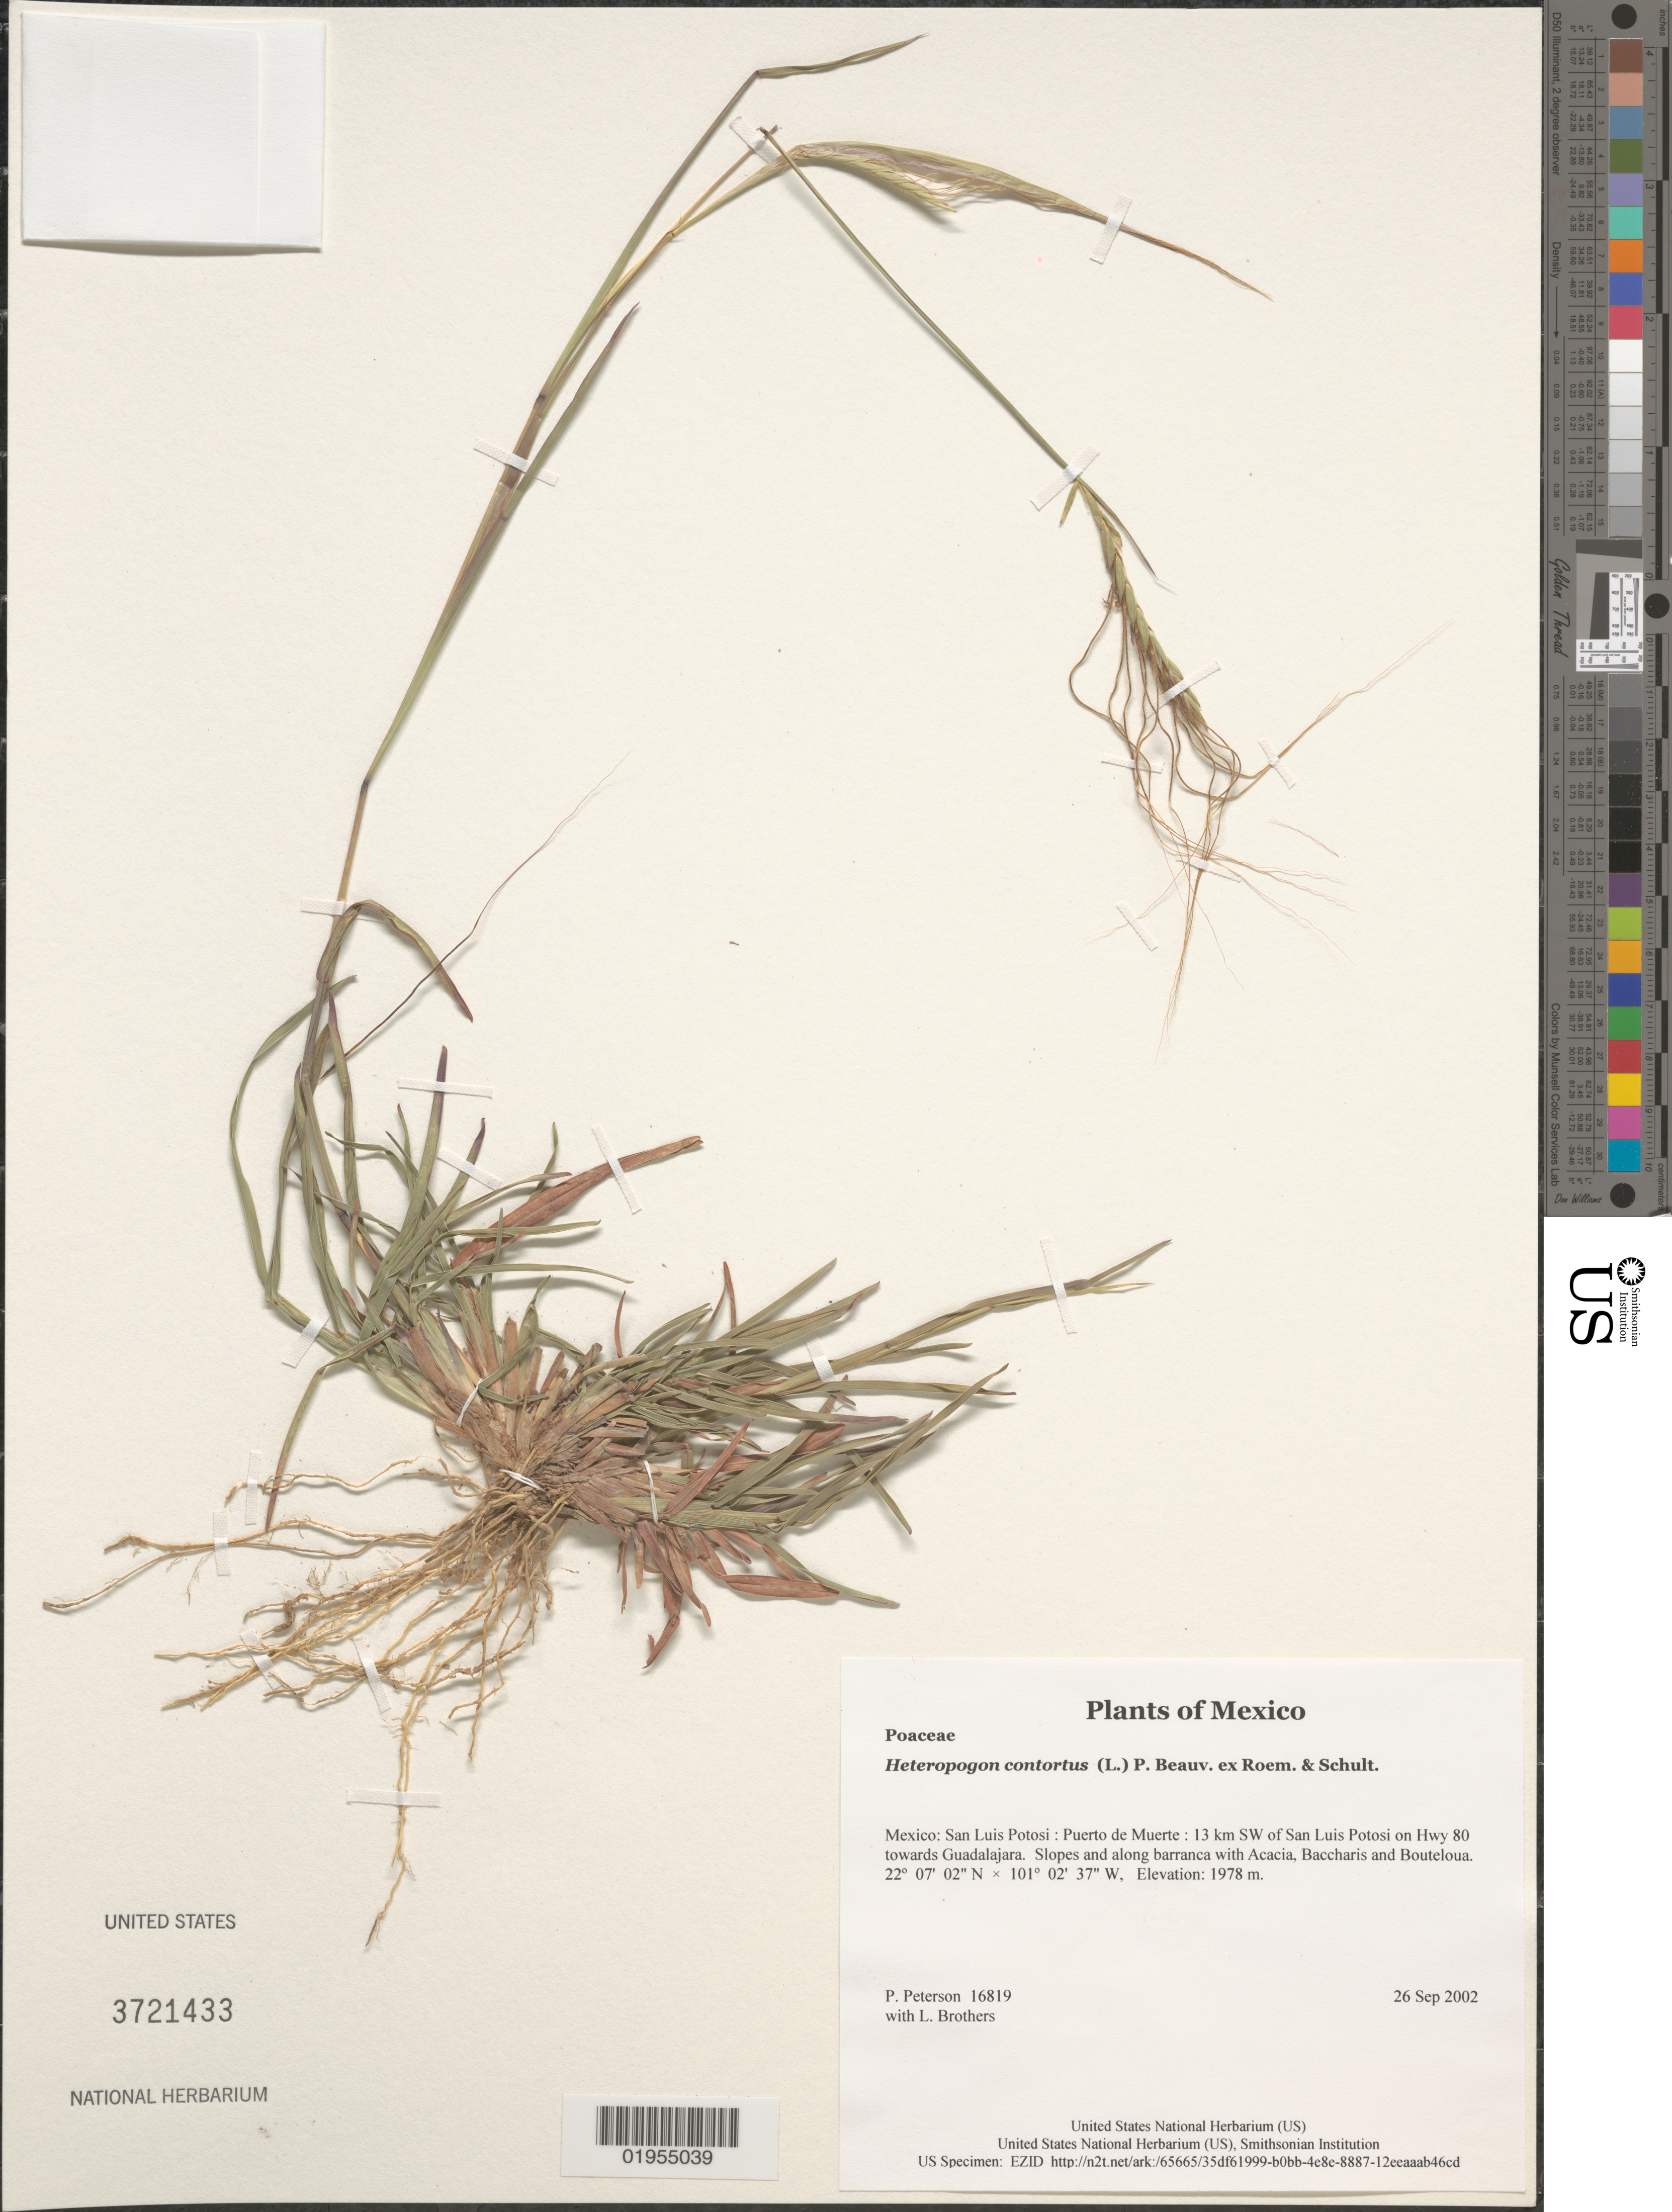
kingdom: Plantae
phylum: Tracheophyta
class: Liliopsida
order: Poales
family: Poaceae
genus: Heteropogon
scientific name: Heteropogon contortus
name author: (L.) P. Beauv. ex Roem. & Schult.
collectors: P. M. Peterson & L. E. Brothers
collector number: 16819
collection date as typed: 26 Sep 2002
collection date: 2002-09-26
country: Mexico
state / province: San Luis Potosi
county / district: Puerto de Muerte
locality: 13 km SW of San Luis Potosi on Hwy 80 towards Guadalajara. Slopes and along barranca with Acacia, Baccharis and Bouteloua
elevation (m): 1978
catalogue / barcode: US 3721433